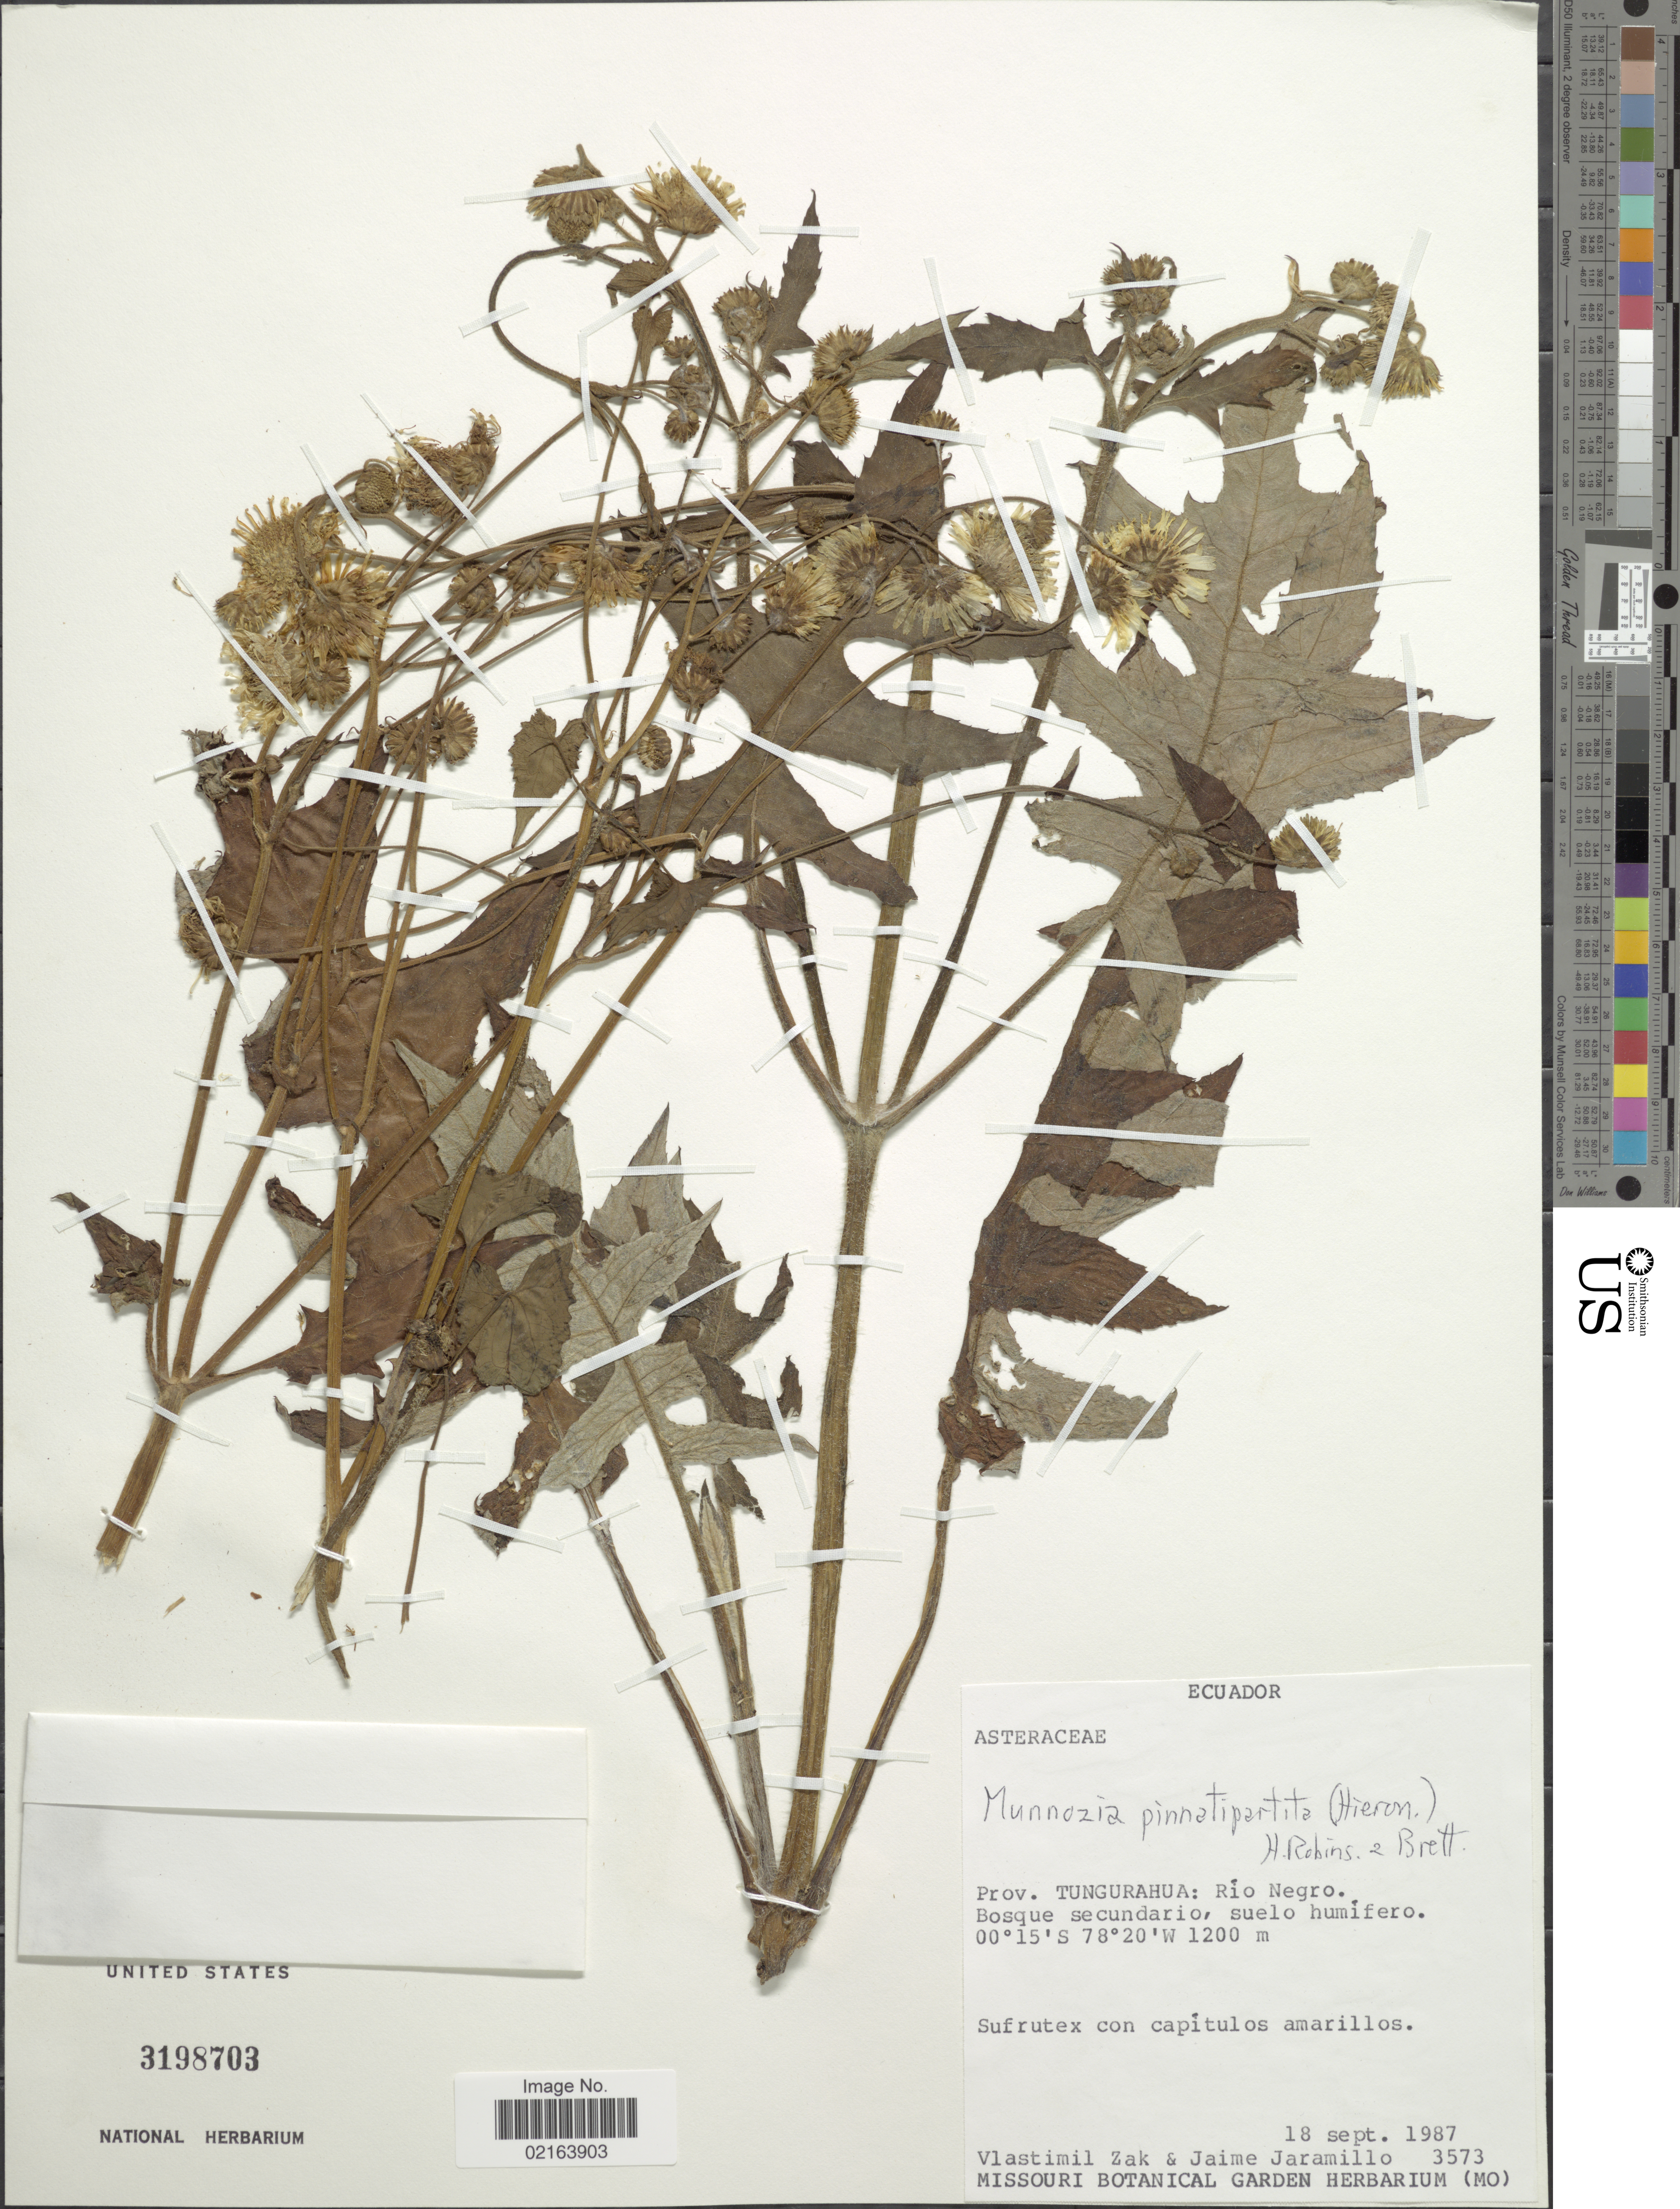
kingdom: Plantae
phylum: Tracheophyta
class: Magnoliopsida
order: Asterales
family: Asteraceae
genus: Munnozia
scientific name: Munnozia pinnatipartita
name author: (Hieron.) H. Rob. & Brettell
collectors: V. Zak & J. Jaramillo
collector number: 3573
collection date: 1987-09-18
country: Ecuador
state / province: Tungurahua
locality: Prov. Tungurahua: Rio Negro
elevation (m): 1200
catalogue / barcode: US 3198703